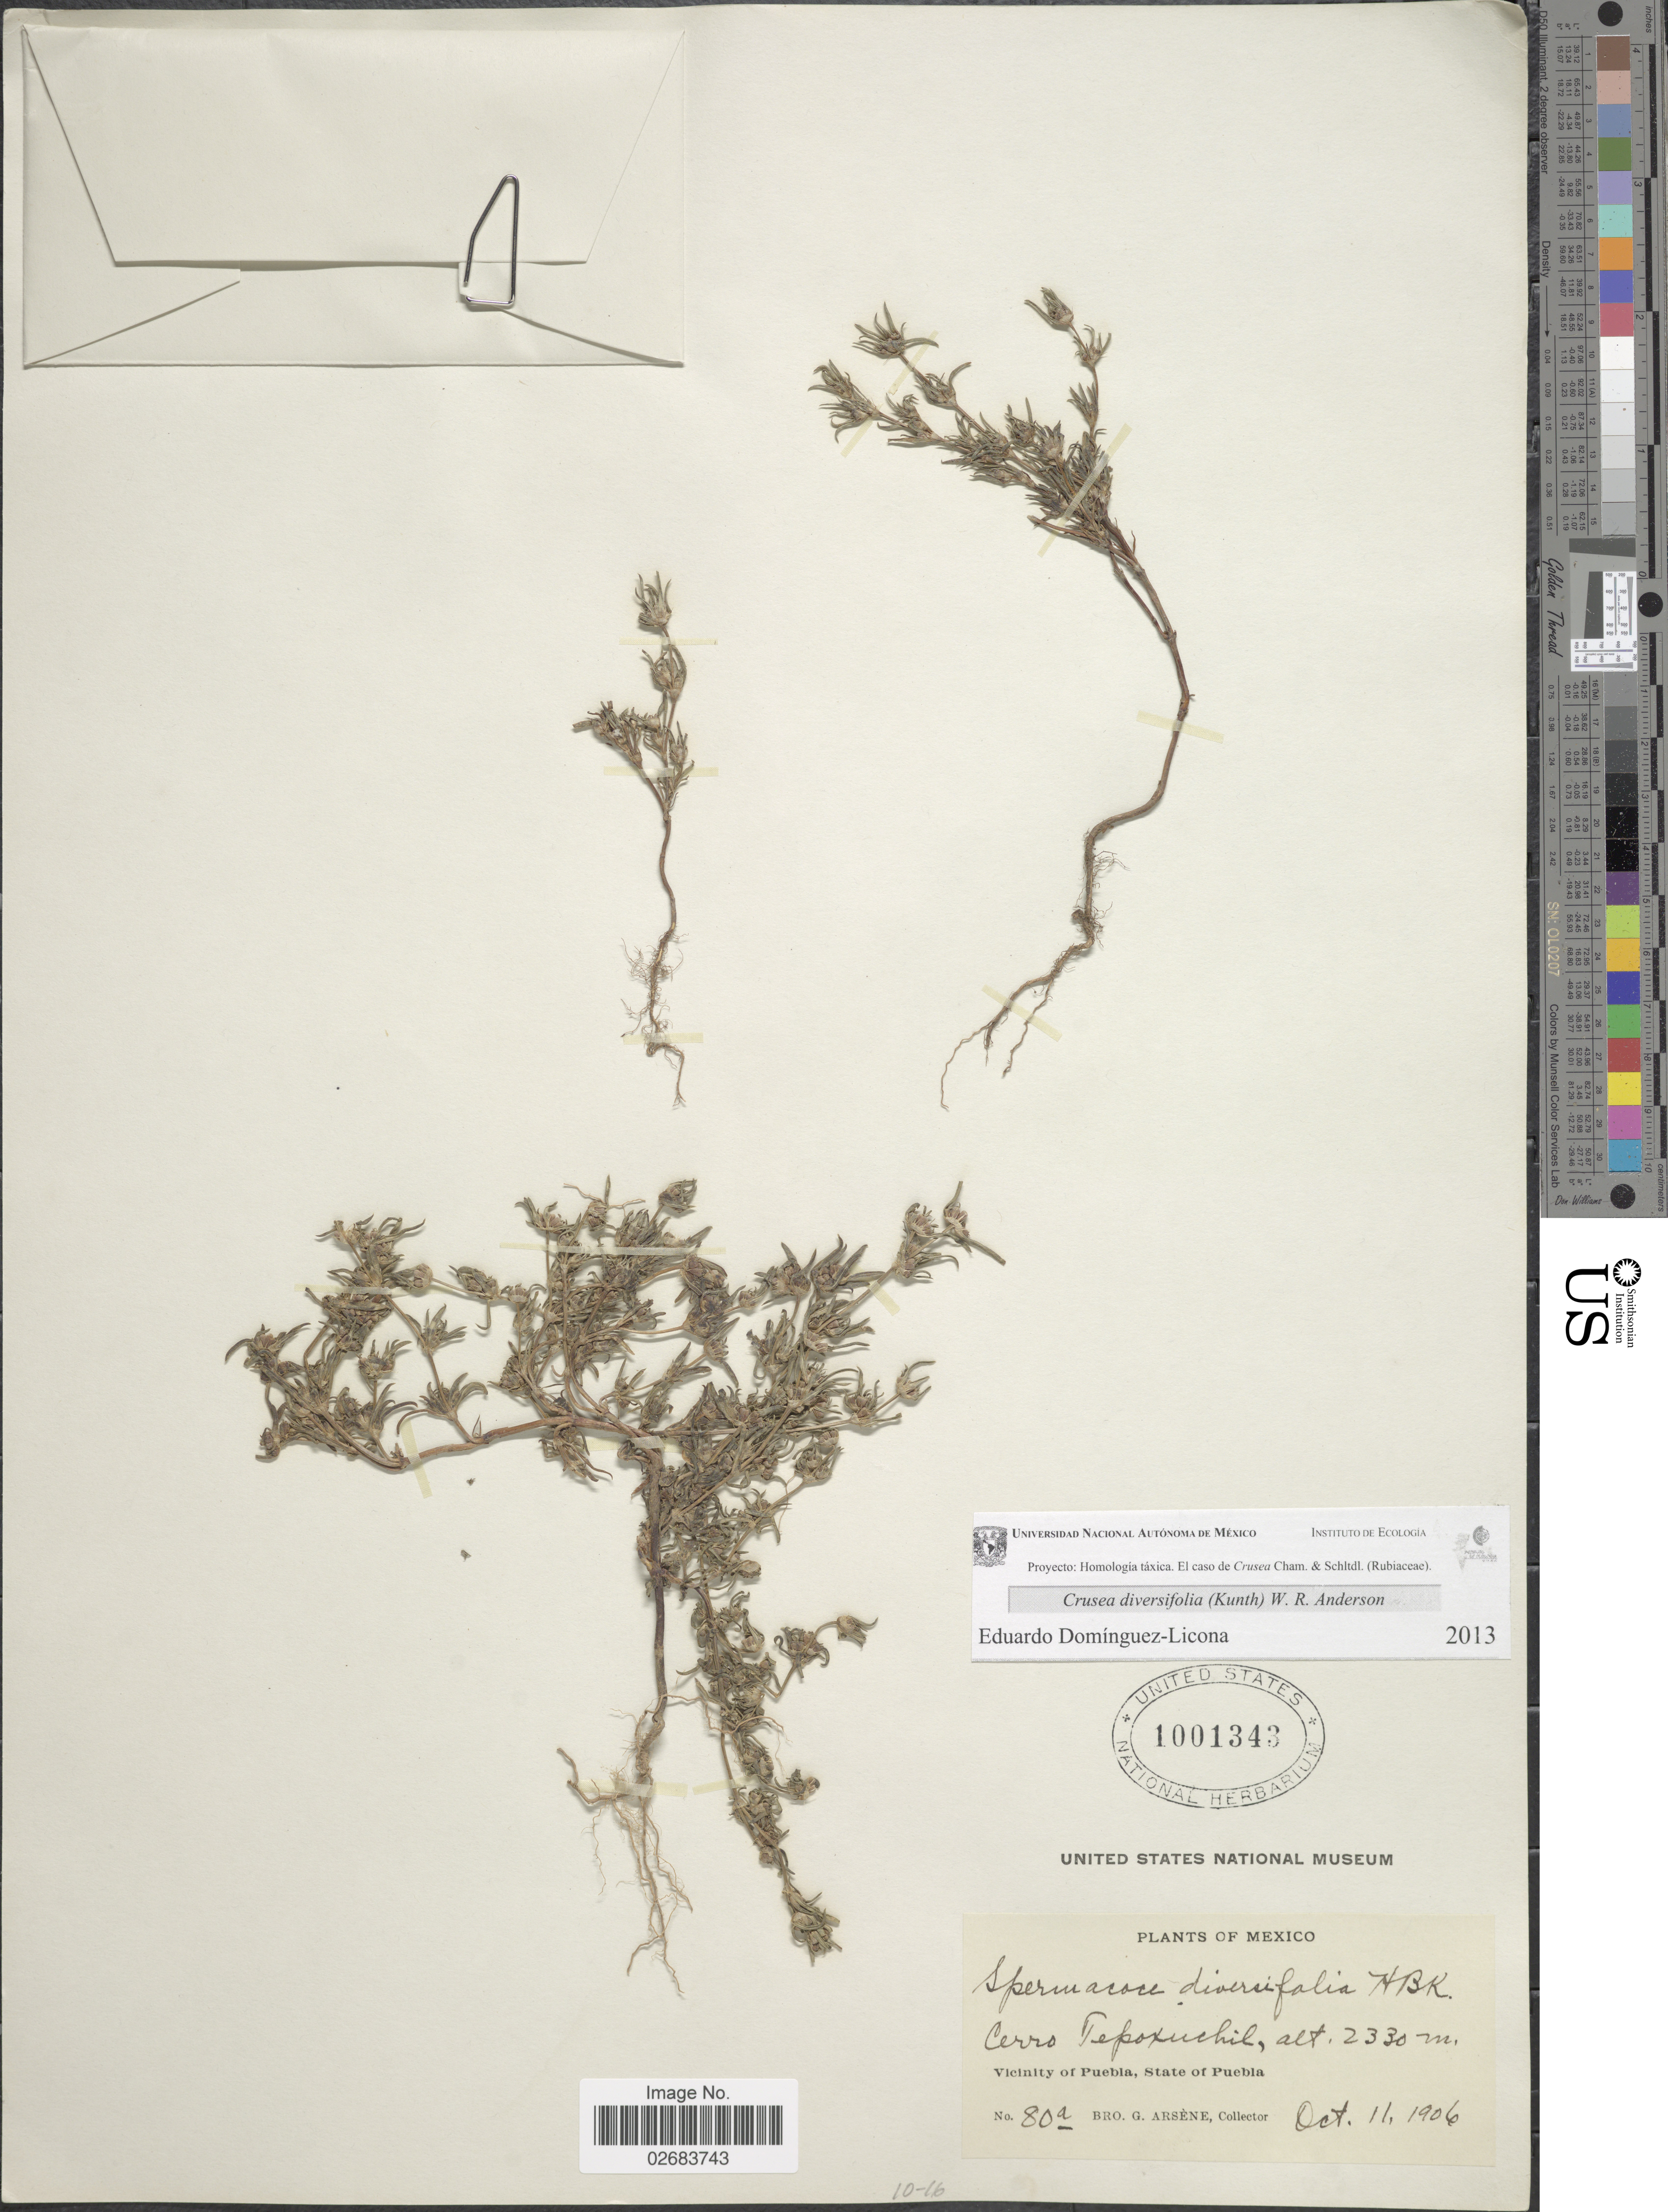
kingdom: Plantae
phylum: Tracheophyta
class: Magnoliopsida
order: Gentianales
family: Rubiaceae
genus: Crusea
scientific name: Crusea diversifolia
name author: (Kunth) W.R. Anderson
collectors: Bro. G. Arsène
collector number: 80a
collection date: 1906-10-11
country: Mexico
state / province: Puebla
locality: Cerro Tepoxuchil, Vicinity of Puebla, State of Puebla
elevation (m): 2330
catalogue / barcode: US 1001343